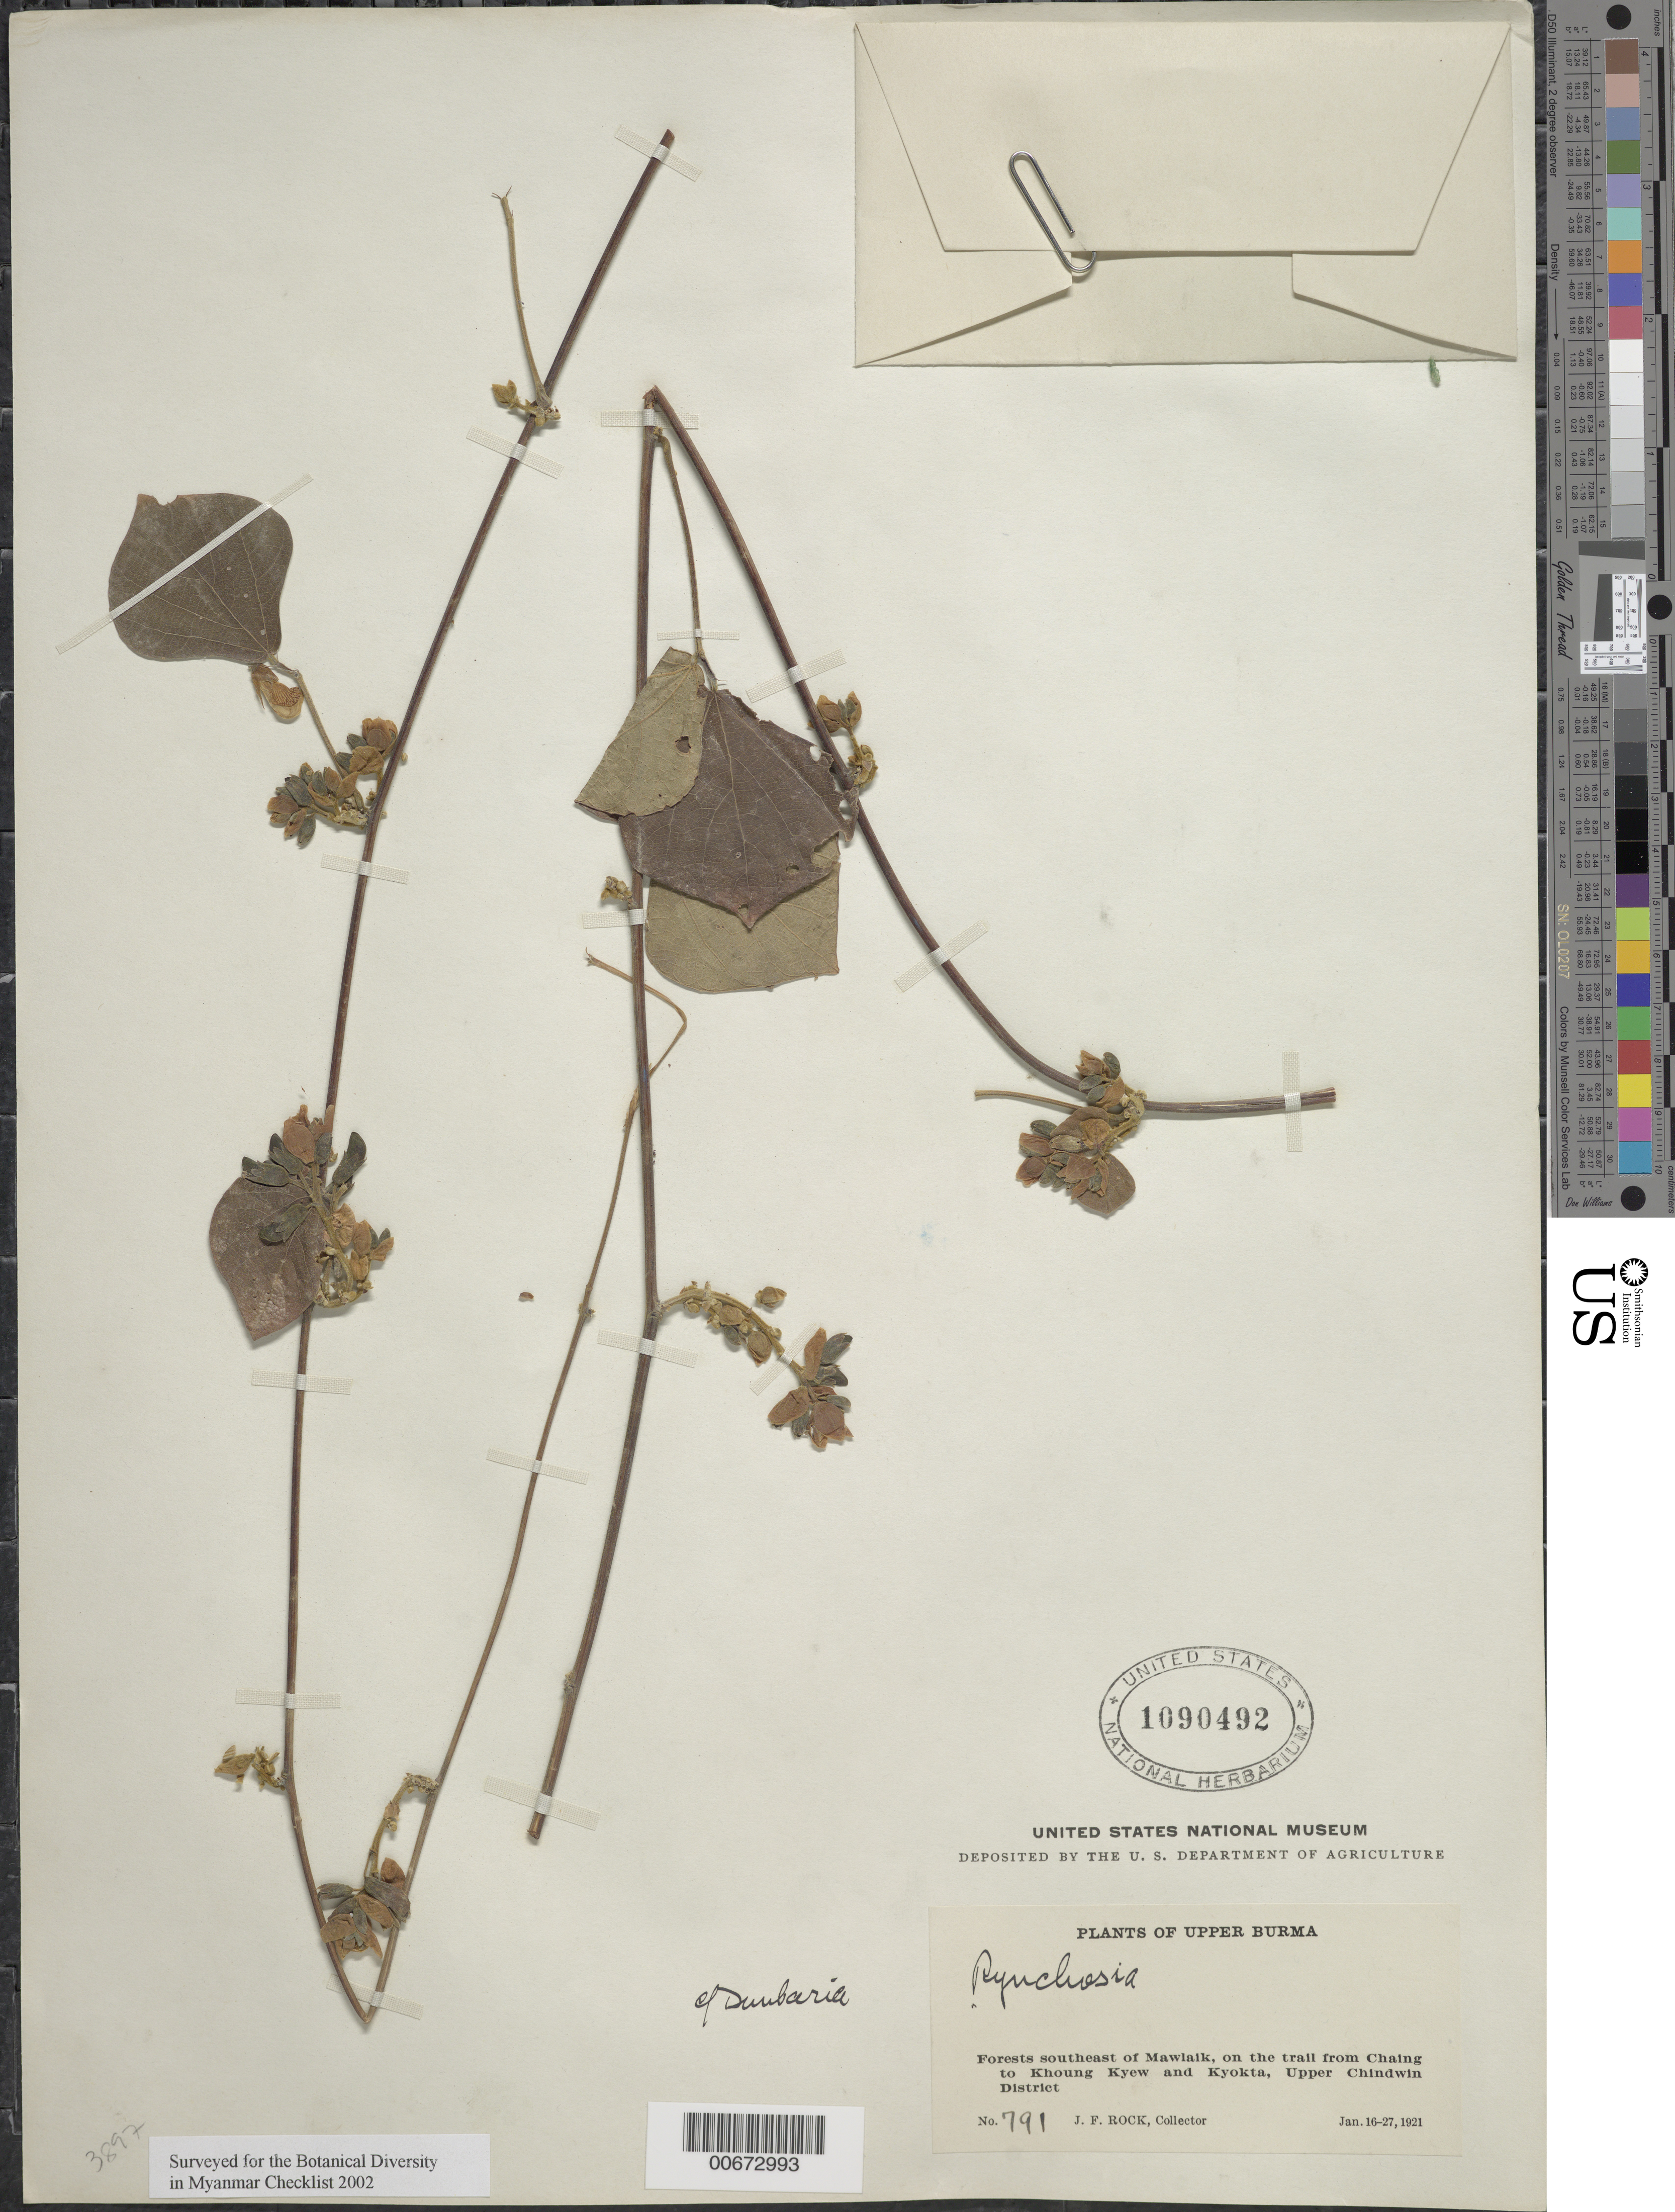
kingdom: Plantae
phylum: Tracheophyta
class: Magnoliopsida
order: Fabales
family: Fabaceae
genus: Rhynchosia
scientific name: Rhynchosia sp.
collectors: J. F. Rock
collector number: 791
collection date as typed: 16 Jan 1921 to 27 Jan 1921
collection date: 1921-01-16/1921-01-27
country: Myanmar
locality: Upper Burma, S of Mawlaik, from Chaing to Khoung Kyew and Kyokta, Upper Chindwin Dist.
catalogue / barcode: US 1090492